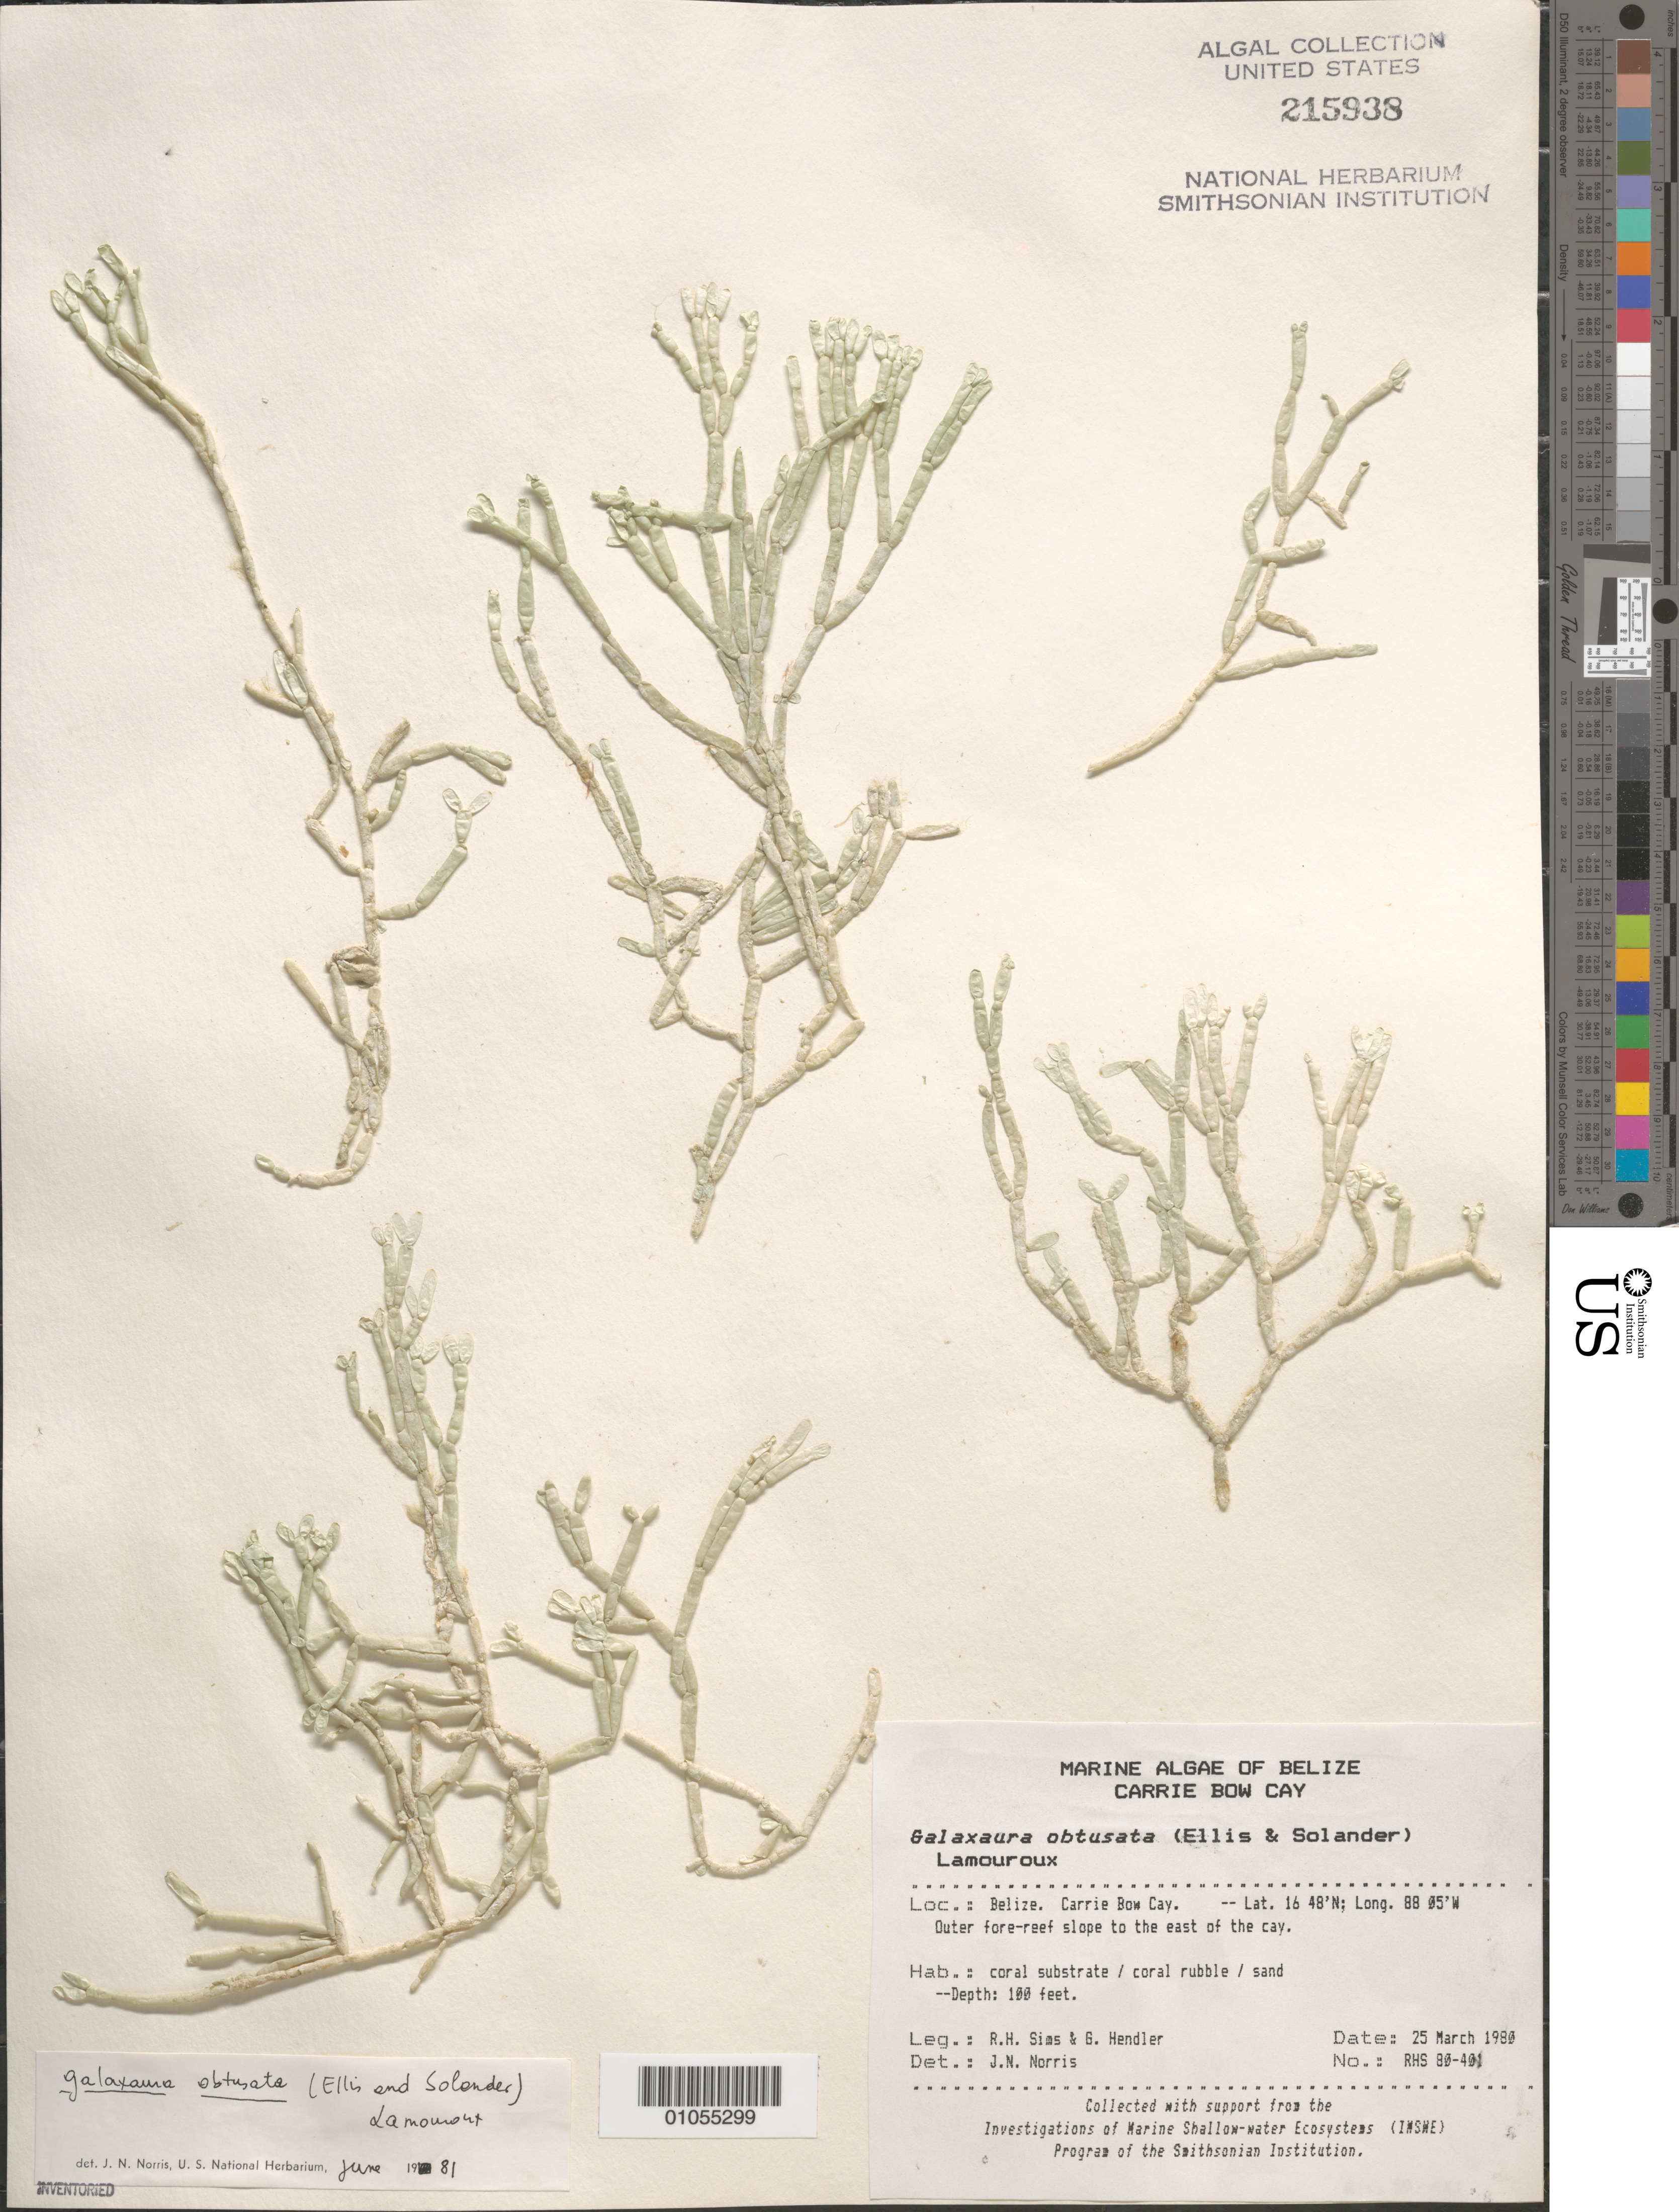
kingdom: Plantae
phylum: Rhodophyta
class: Florideophyceae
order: Nemaliales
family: Galaxauraceae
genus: Galaxaura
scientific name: Galaxaura obtusata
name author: (Ellis & Sol.) J.V.Lamouroux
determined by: Norris, James N.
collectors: R. H. Sims & G. Hendler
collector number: RHS 80-401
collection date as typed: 25 Mar 1980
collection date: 1980-03-25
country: Belize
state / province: Stann Creek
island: Carrie Bow Cay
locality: Outer fore-reef slope to east of the cay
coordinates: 16 48'N, 88 05'W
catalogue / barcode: US 215938